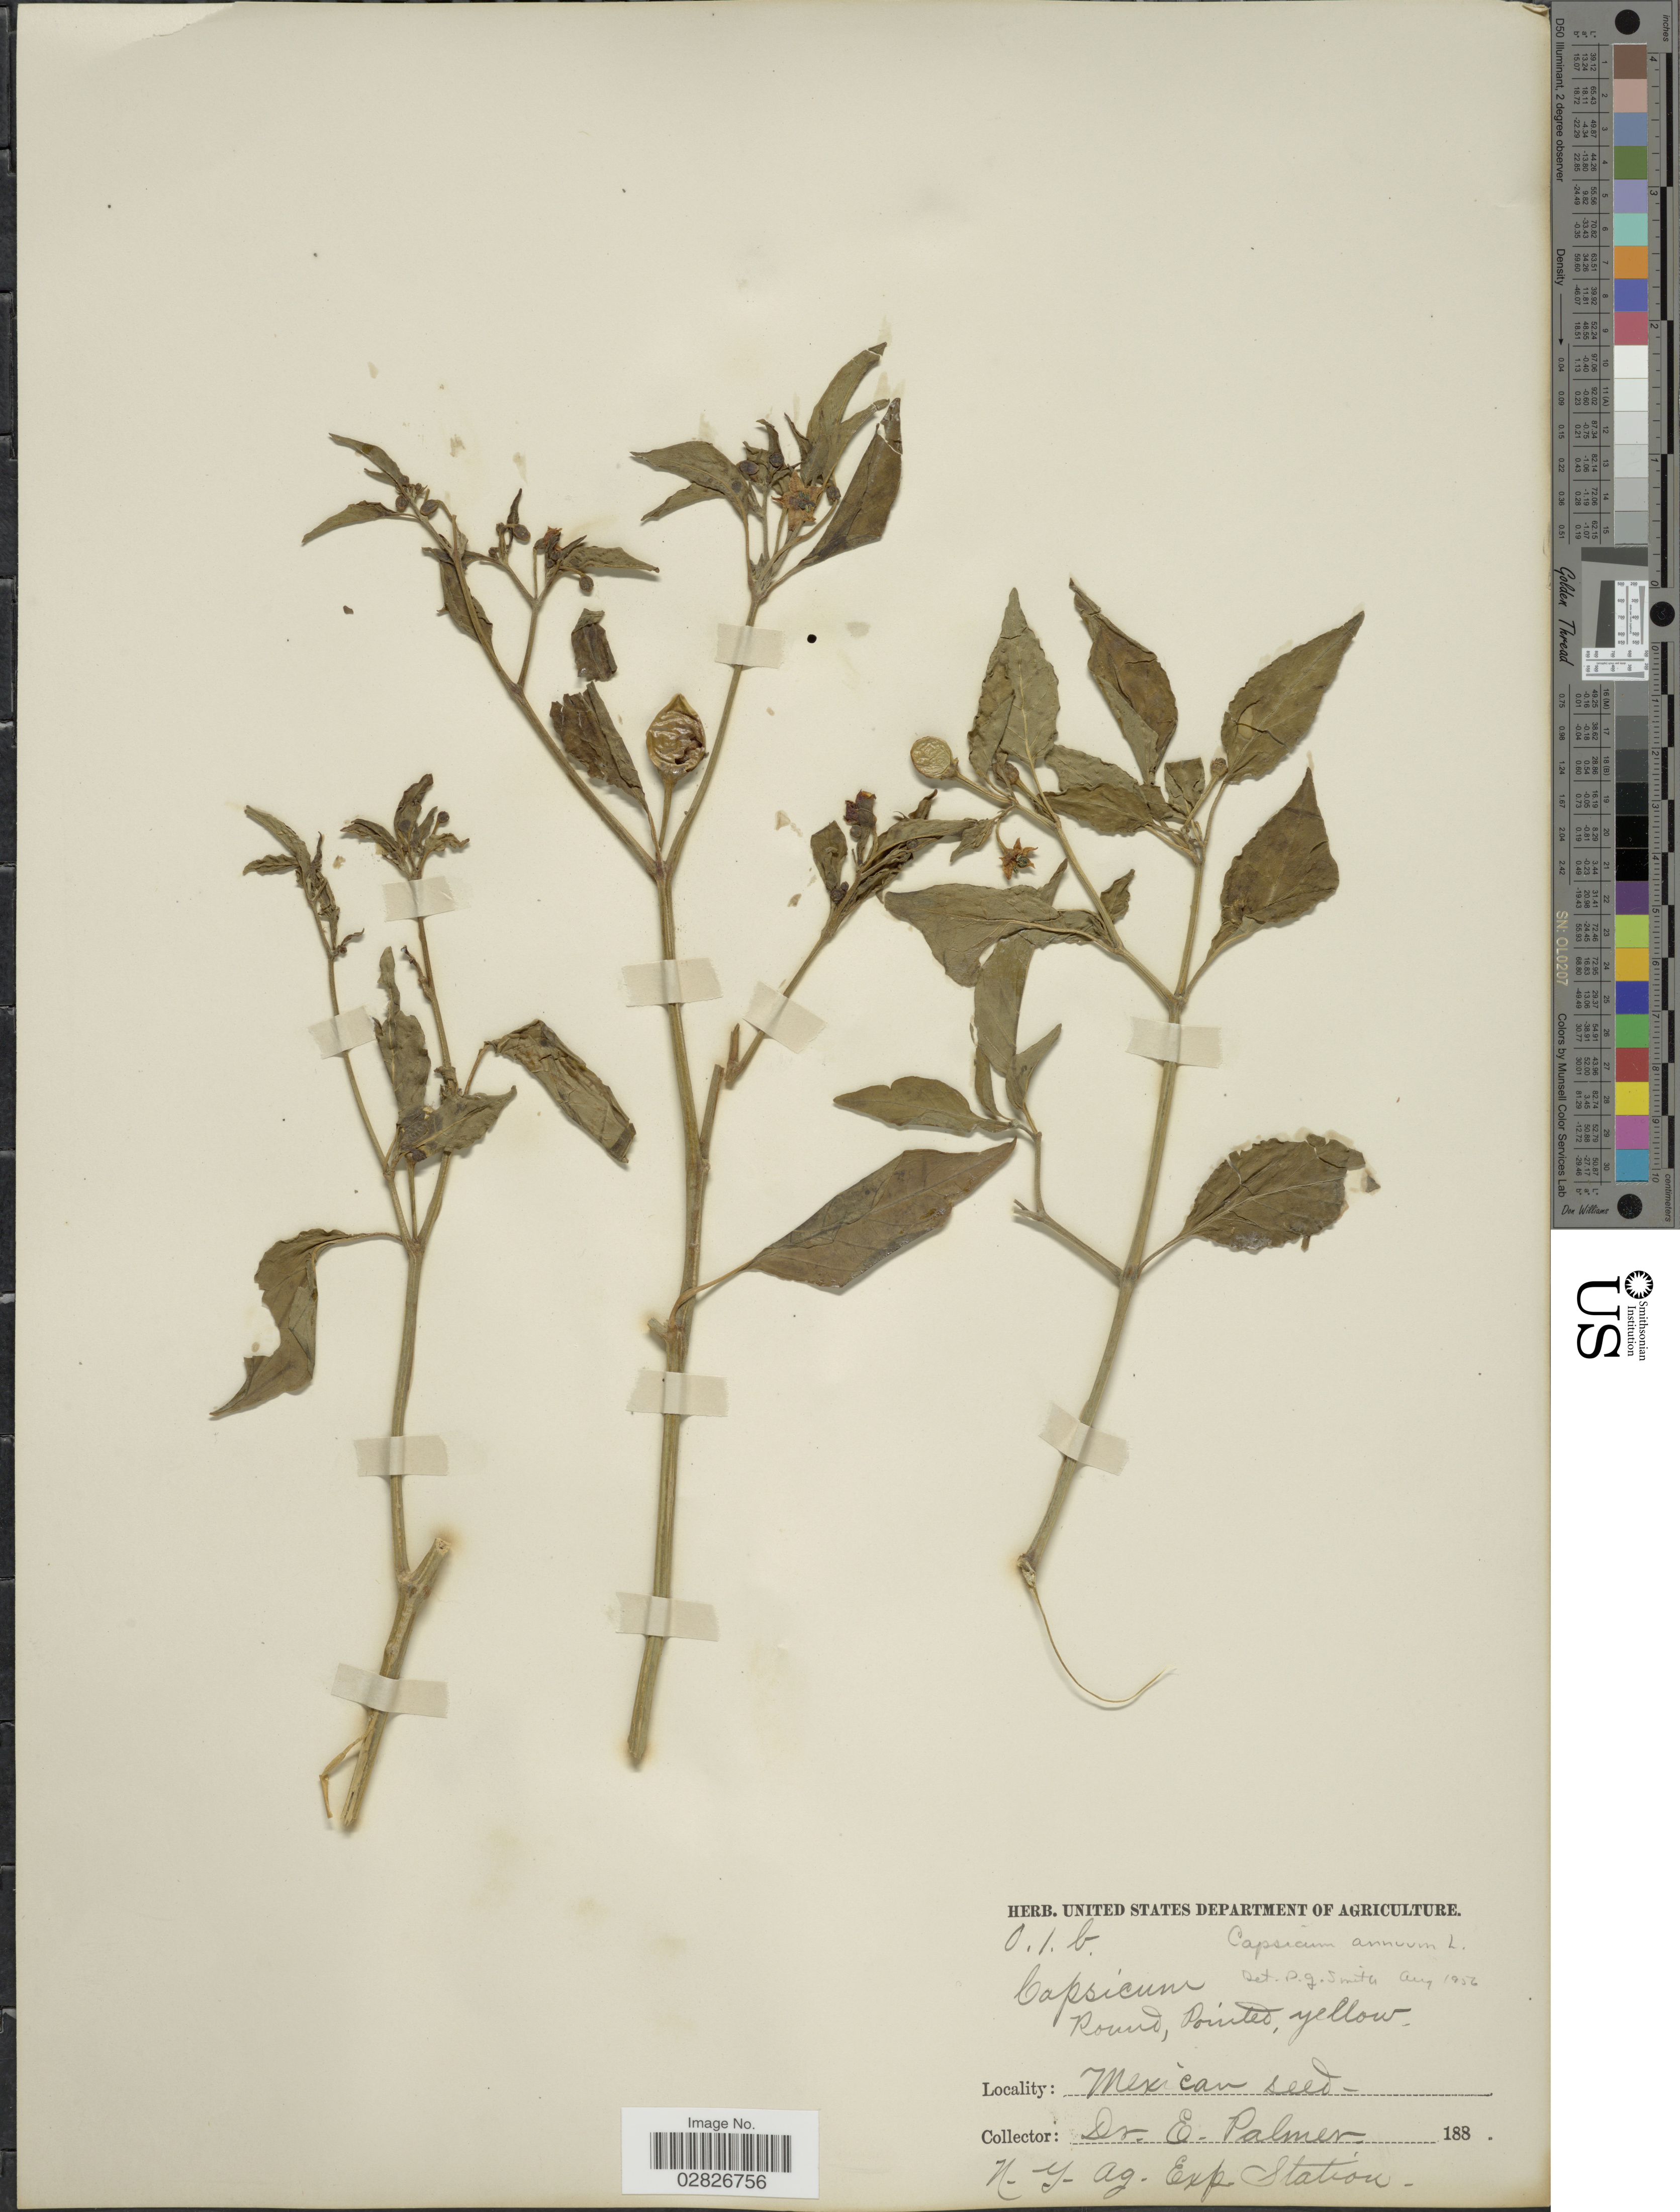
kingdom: Plantae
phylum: Tracheophyta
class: Magnoliopsida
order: Solanales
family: Solanaceae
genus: Capsicum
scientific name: Capsicum sp.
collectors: E. Palmer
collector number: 01b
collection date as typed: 188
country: United States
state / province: New York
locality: N.Y. Ag. Exp. Station.